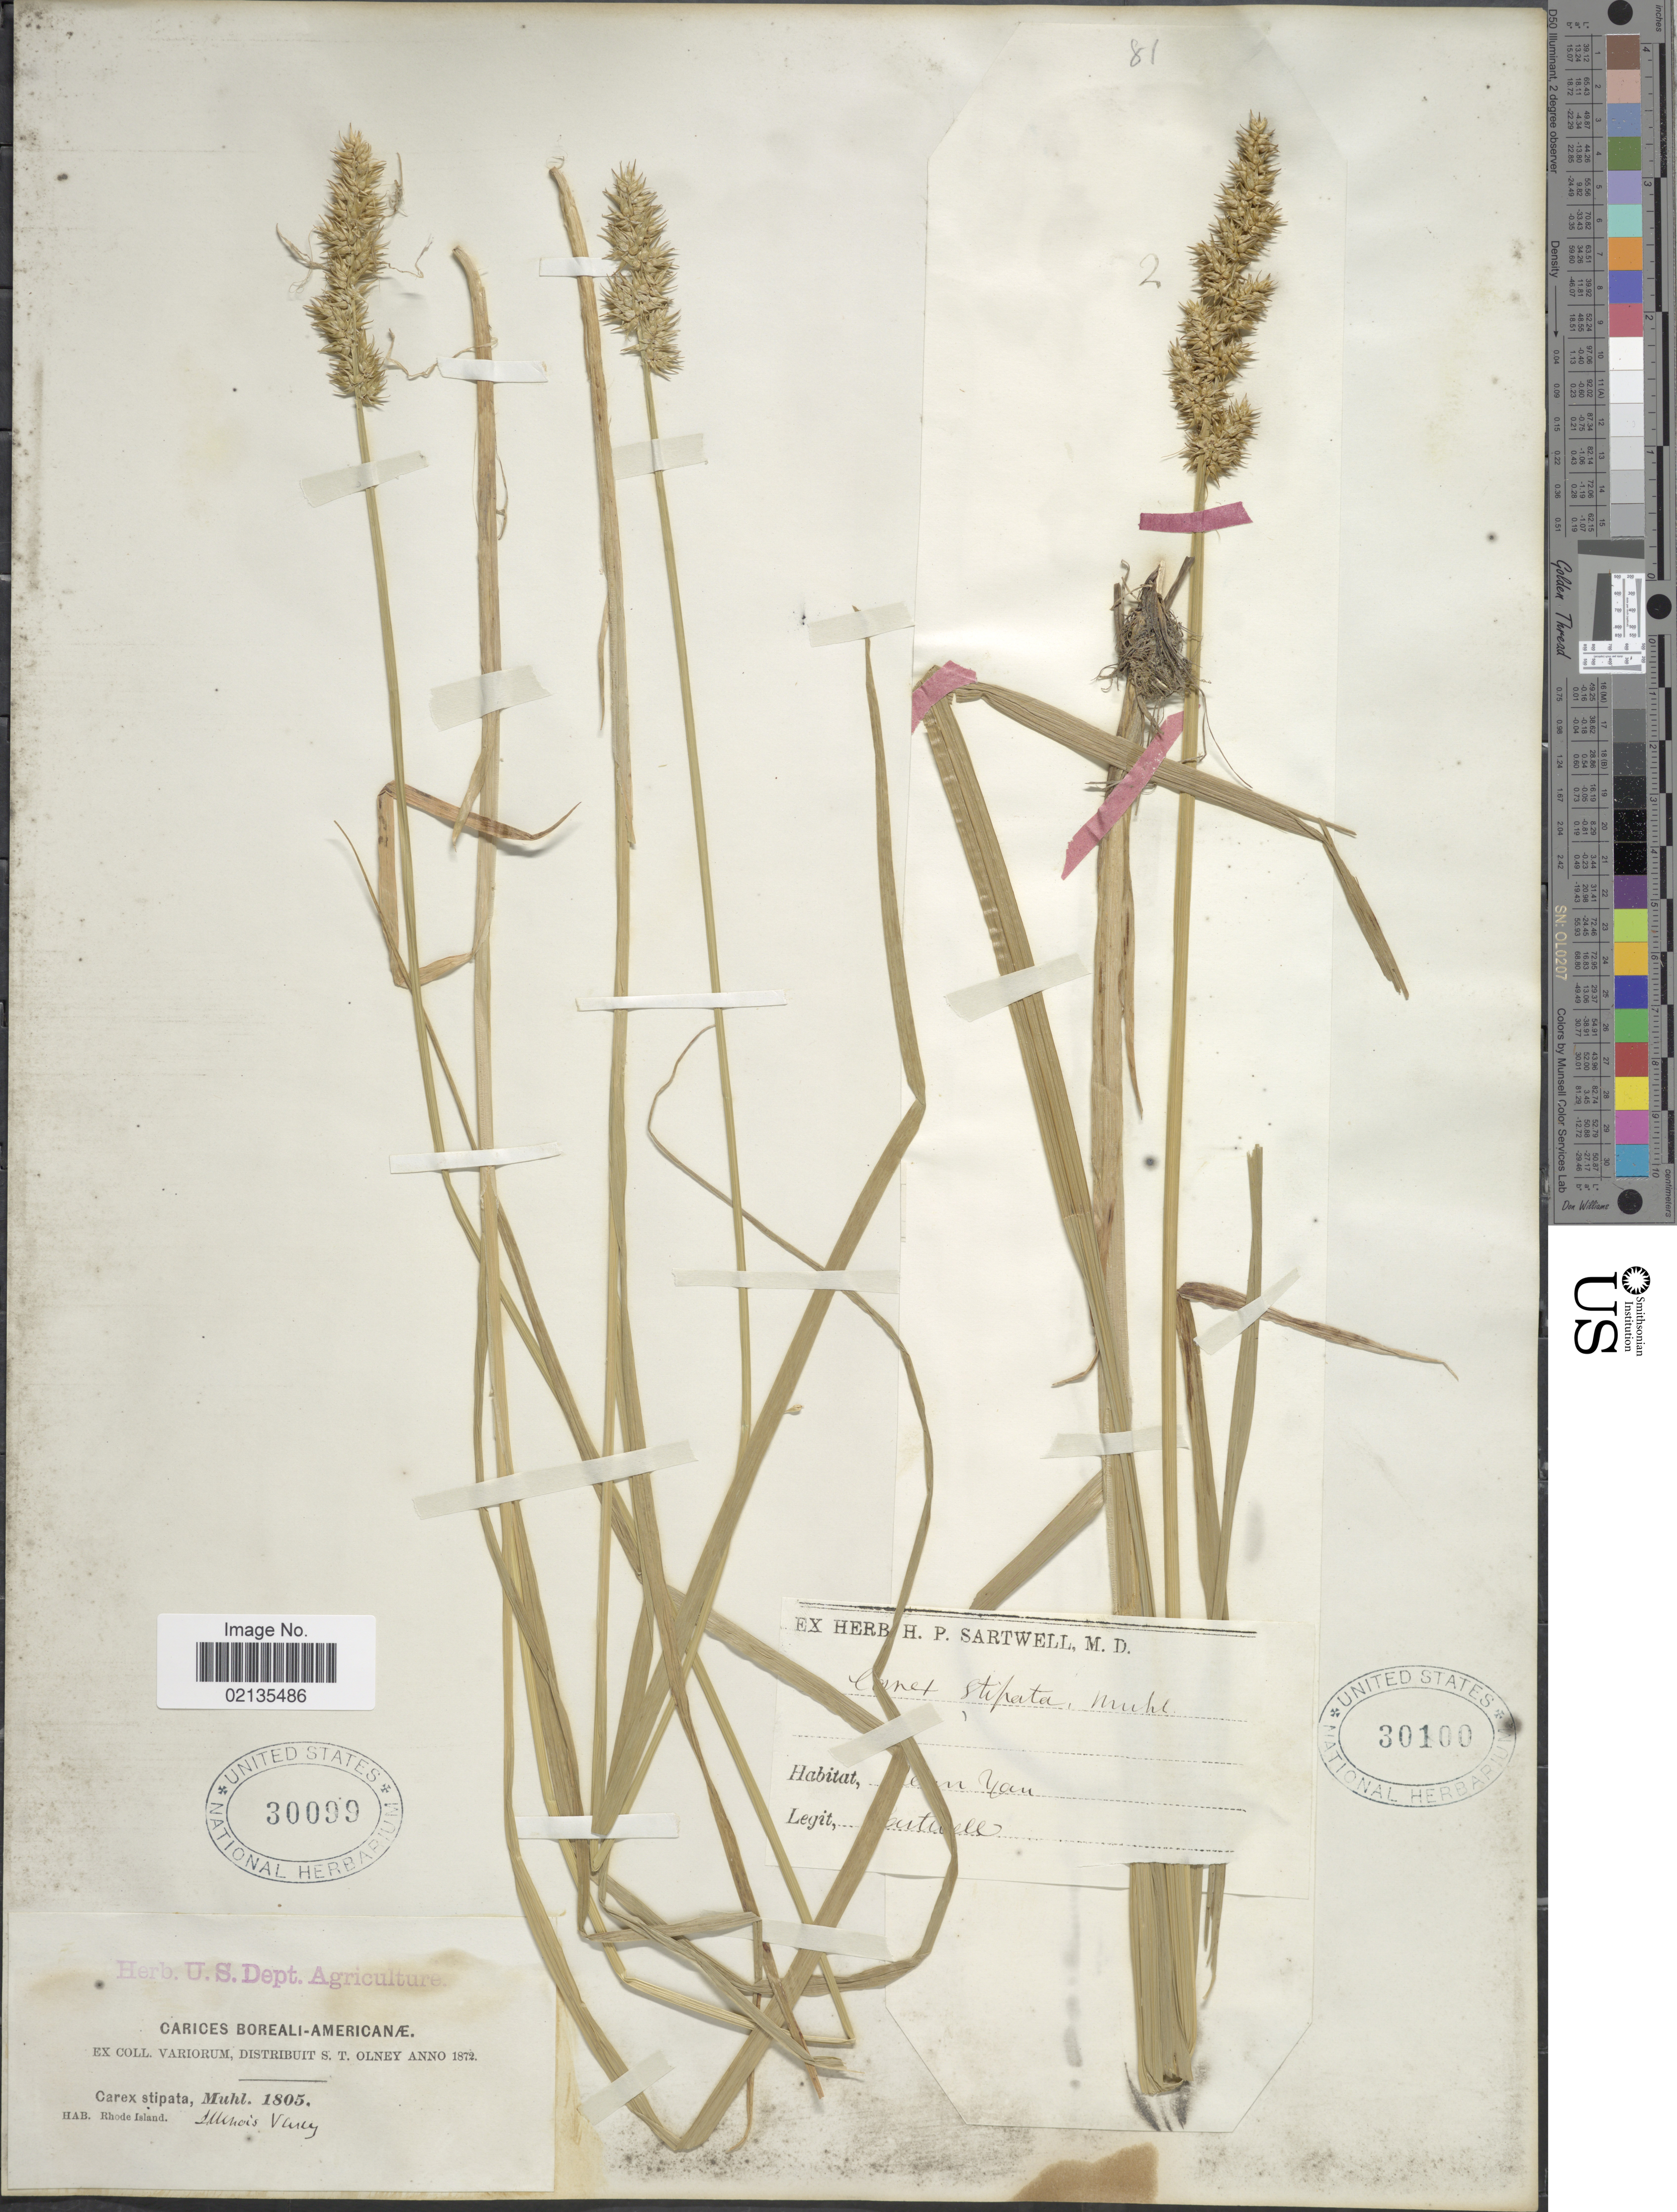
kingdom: Plantae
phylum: Tracheophyta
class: Liliopsida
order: Poales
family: Cyperaceae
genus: Carex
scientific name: Carex stipata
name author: Muhl. ex Willd.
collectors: Sartwell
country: United States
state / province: New York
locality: Penn Yan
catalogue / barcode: US 30100-2